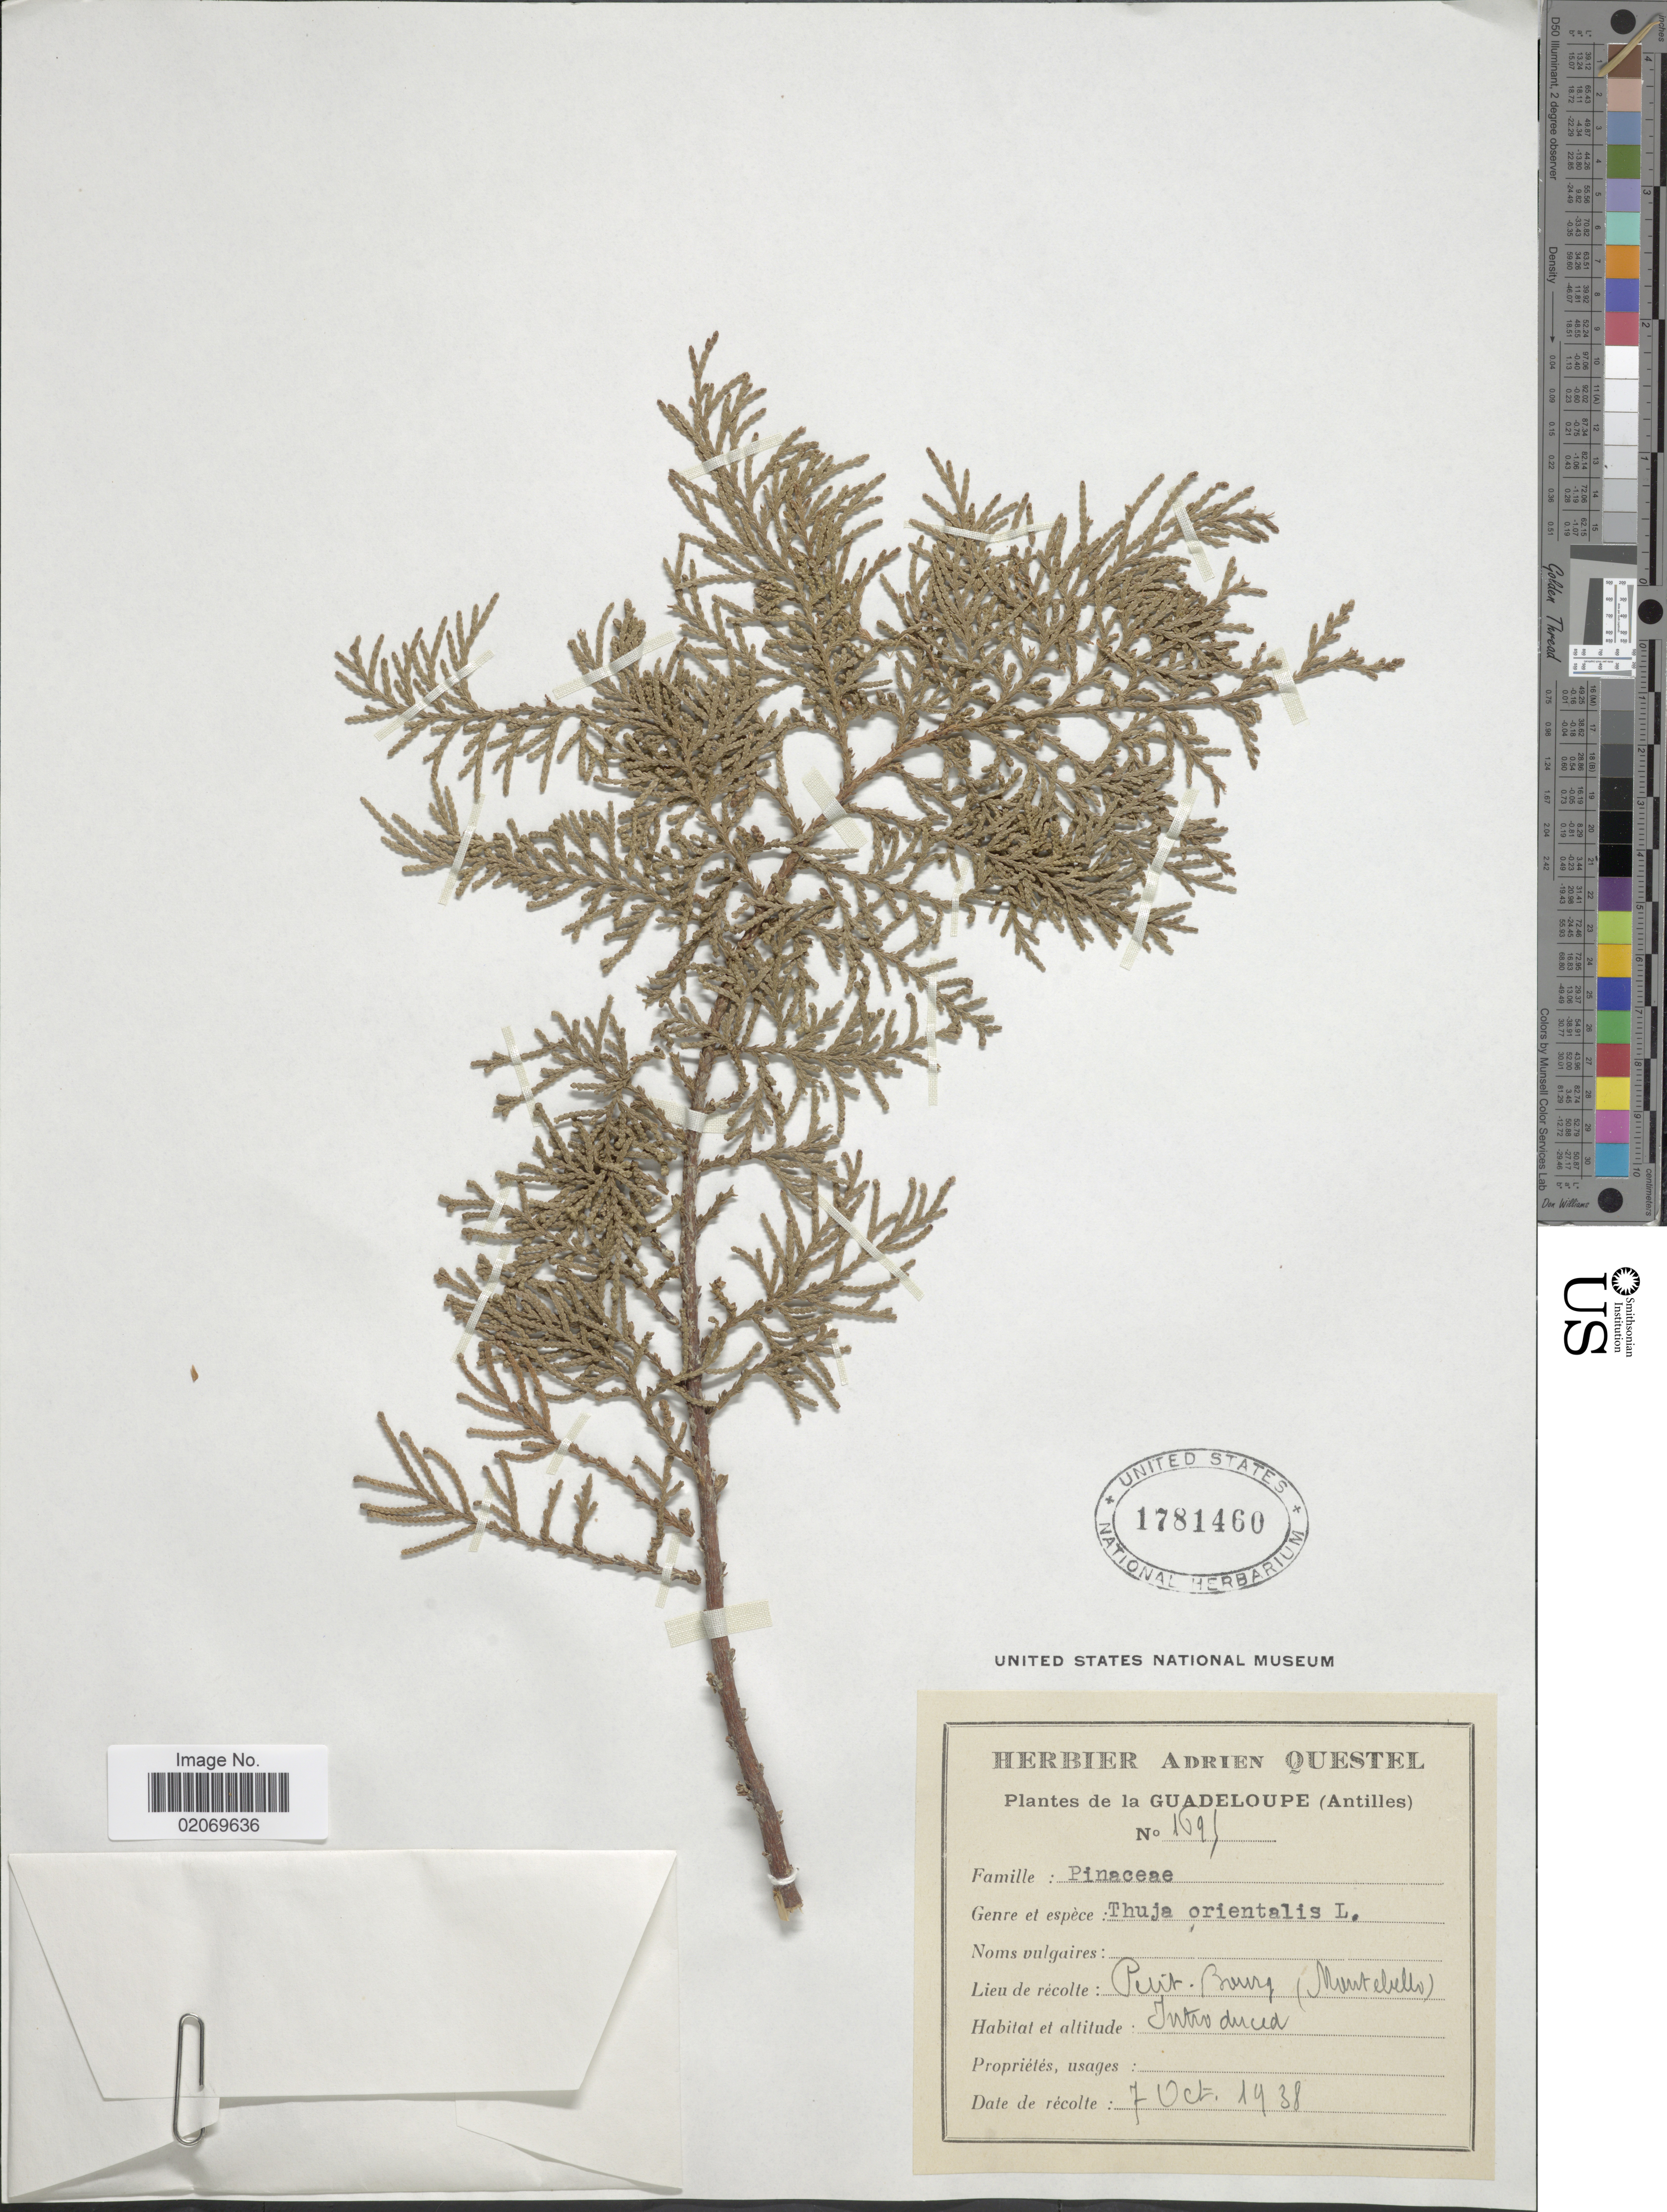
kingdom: Plantae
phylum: Tracheophyta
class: Pinopsida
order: Pinales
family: Cupressaceae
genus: Thuja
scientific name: Thuja orientalis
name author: L.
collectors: ex herb. A. Questal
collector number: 1695*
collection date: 1938-10-07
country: Guadeloupe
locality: (Antilles), Petit Bourg (Montebello)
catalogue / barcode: US 1781460